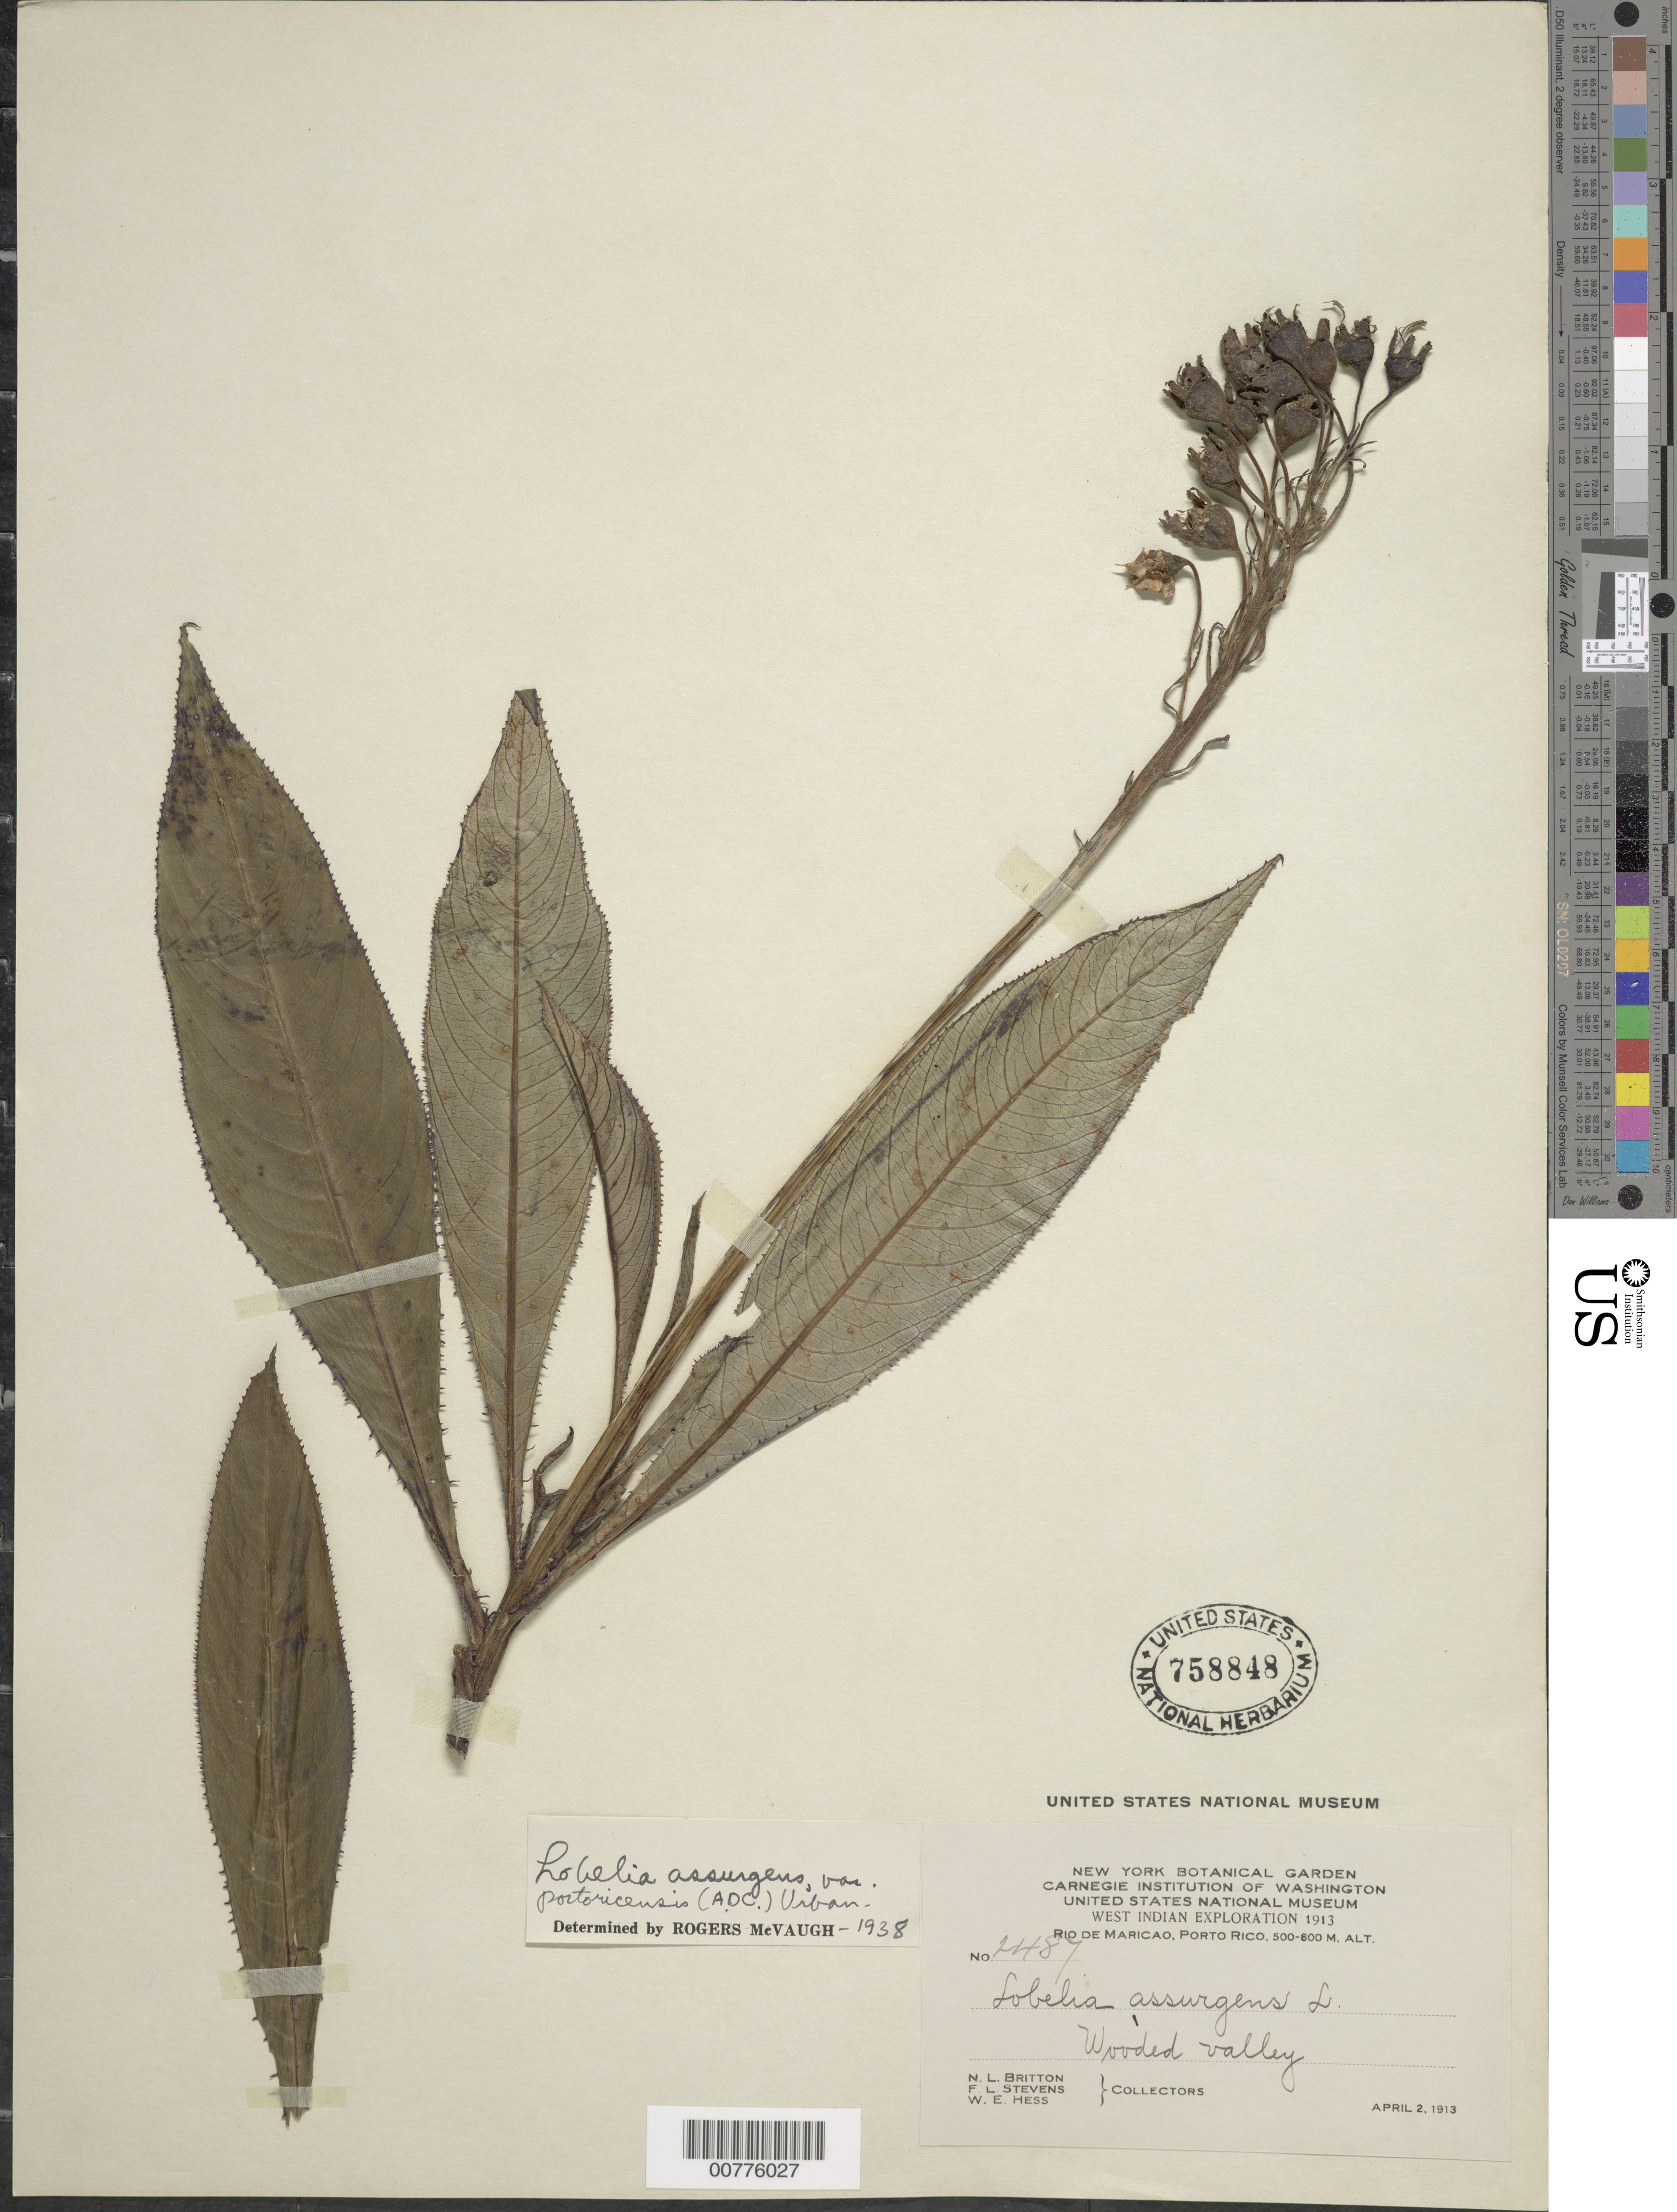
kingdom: Plantae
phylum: Tracheophyta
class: Magnoliopsida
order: Asterales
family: Campanulaceae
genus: Lobelia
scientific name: Lobelia assurgens var. portoricensis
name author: (DC.) Urb.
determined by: McVaugh, R.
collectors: N. Britton, F. L. Stevens & W. Hess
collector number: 2487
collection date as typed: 02 Apr 1913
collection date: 1913-04-02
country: Puerto Rico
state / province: Maricao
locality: Wooded valley. Río Maricao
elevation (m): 500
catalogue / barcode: US 758848